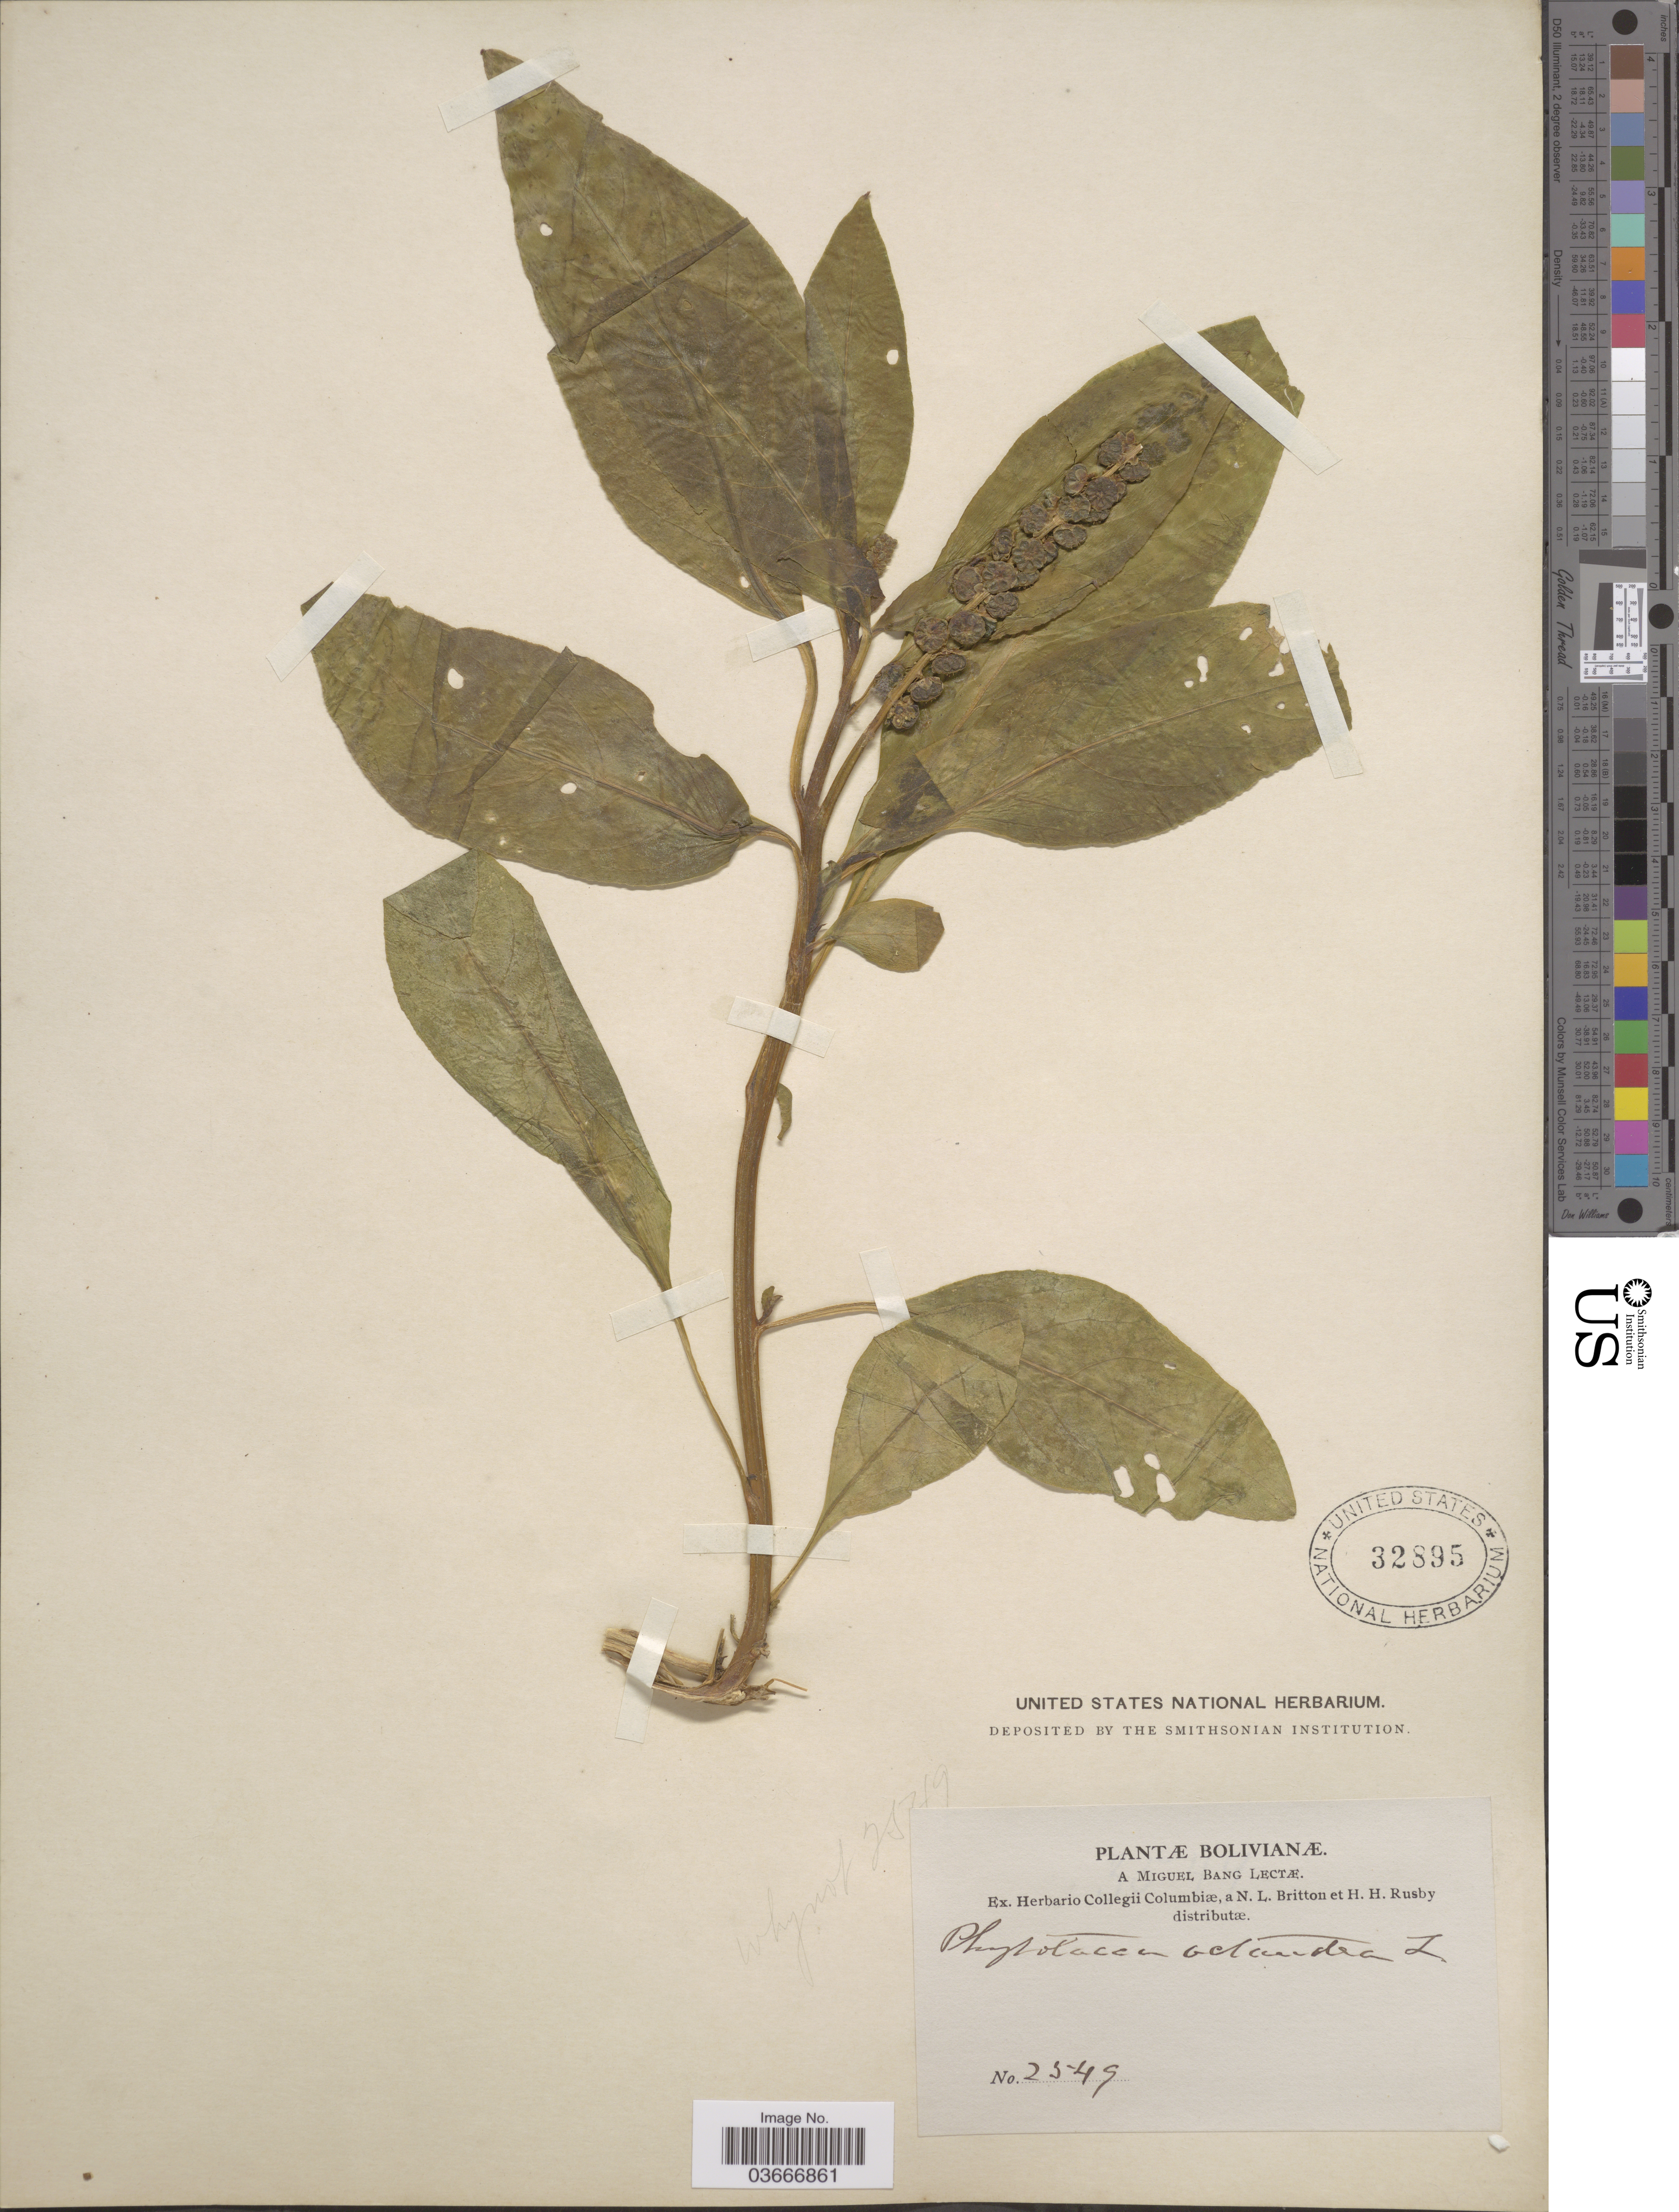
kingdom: Plantae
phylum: Tracheophyta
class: Magnoliopsida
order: Caryophyllales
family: Phytolaccaceae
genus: Phytolacca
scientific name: Phytolacca icosandra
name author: L.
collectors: M. Bang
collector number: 2549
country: Bolivia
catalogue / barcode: US 32895